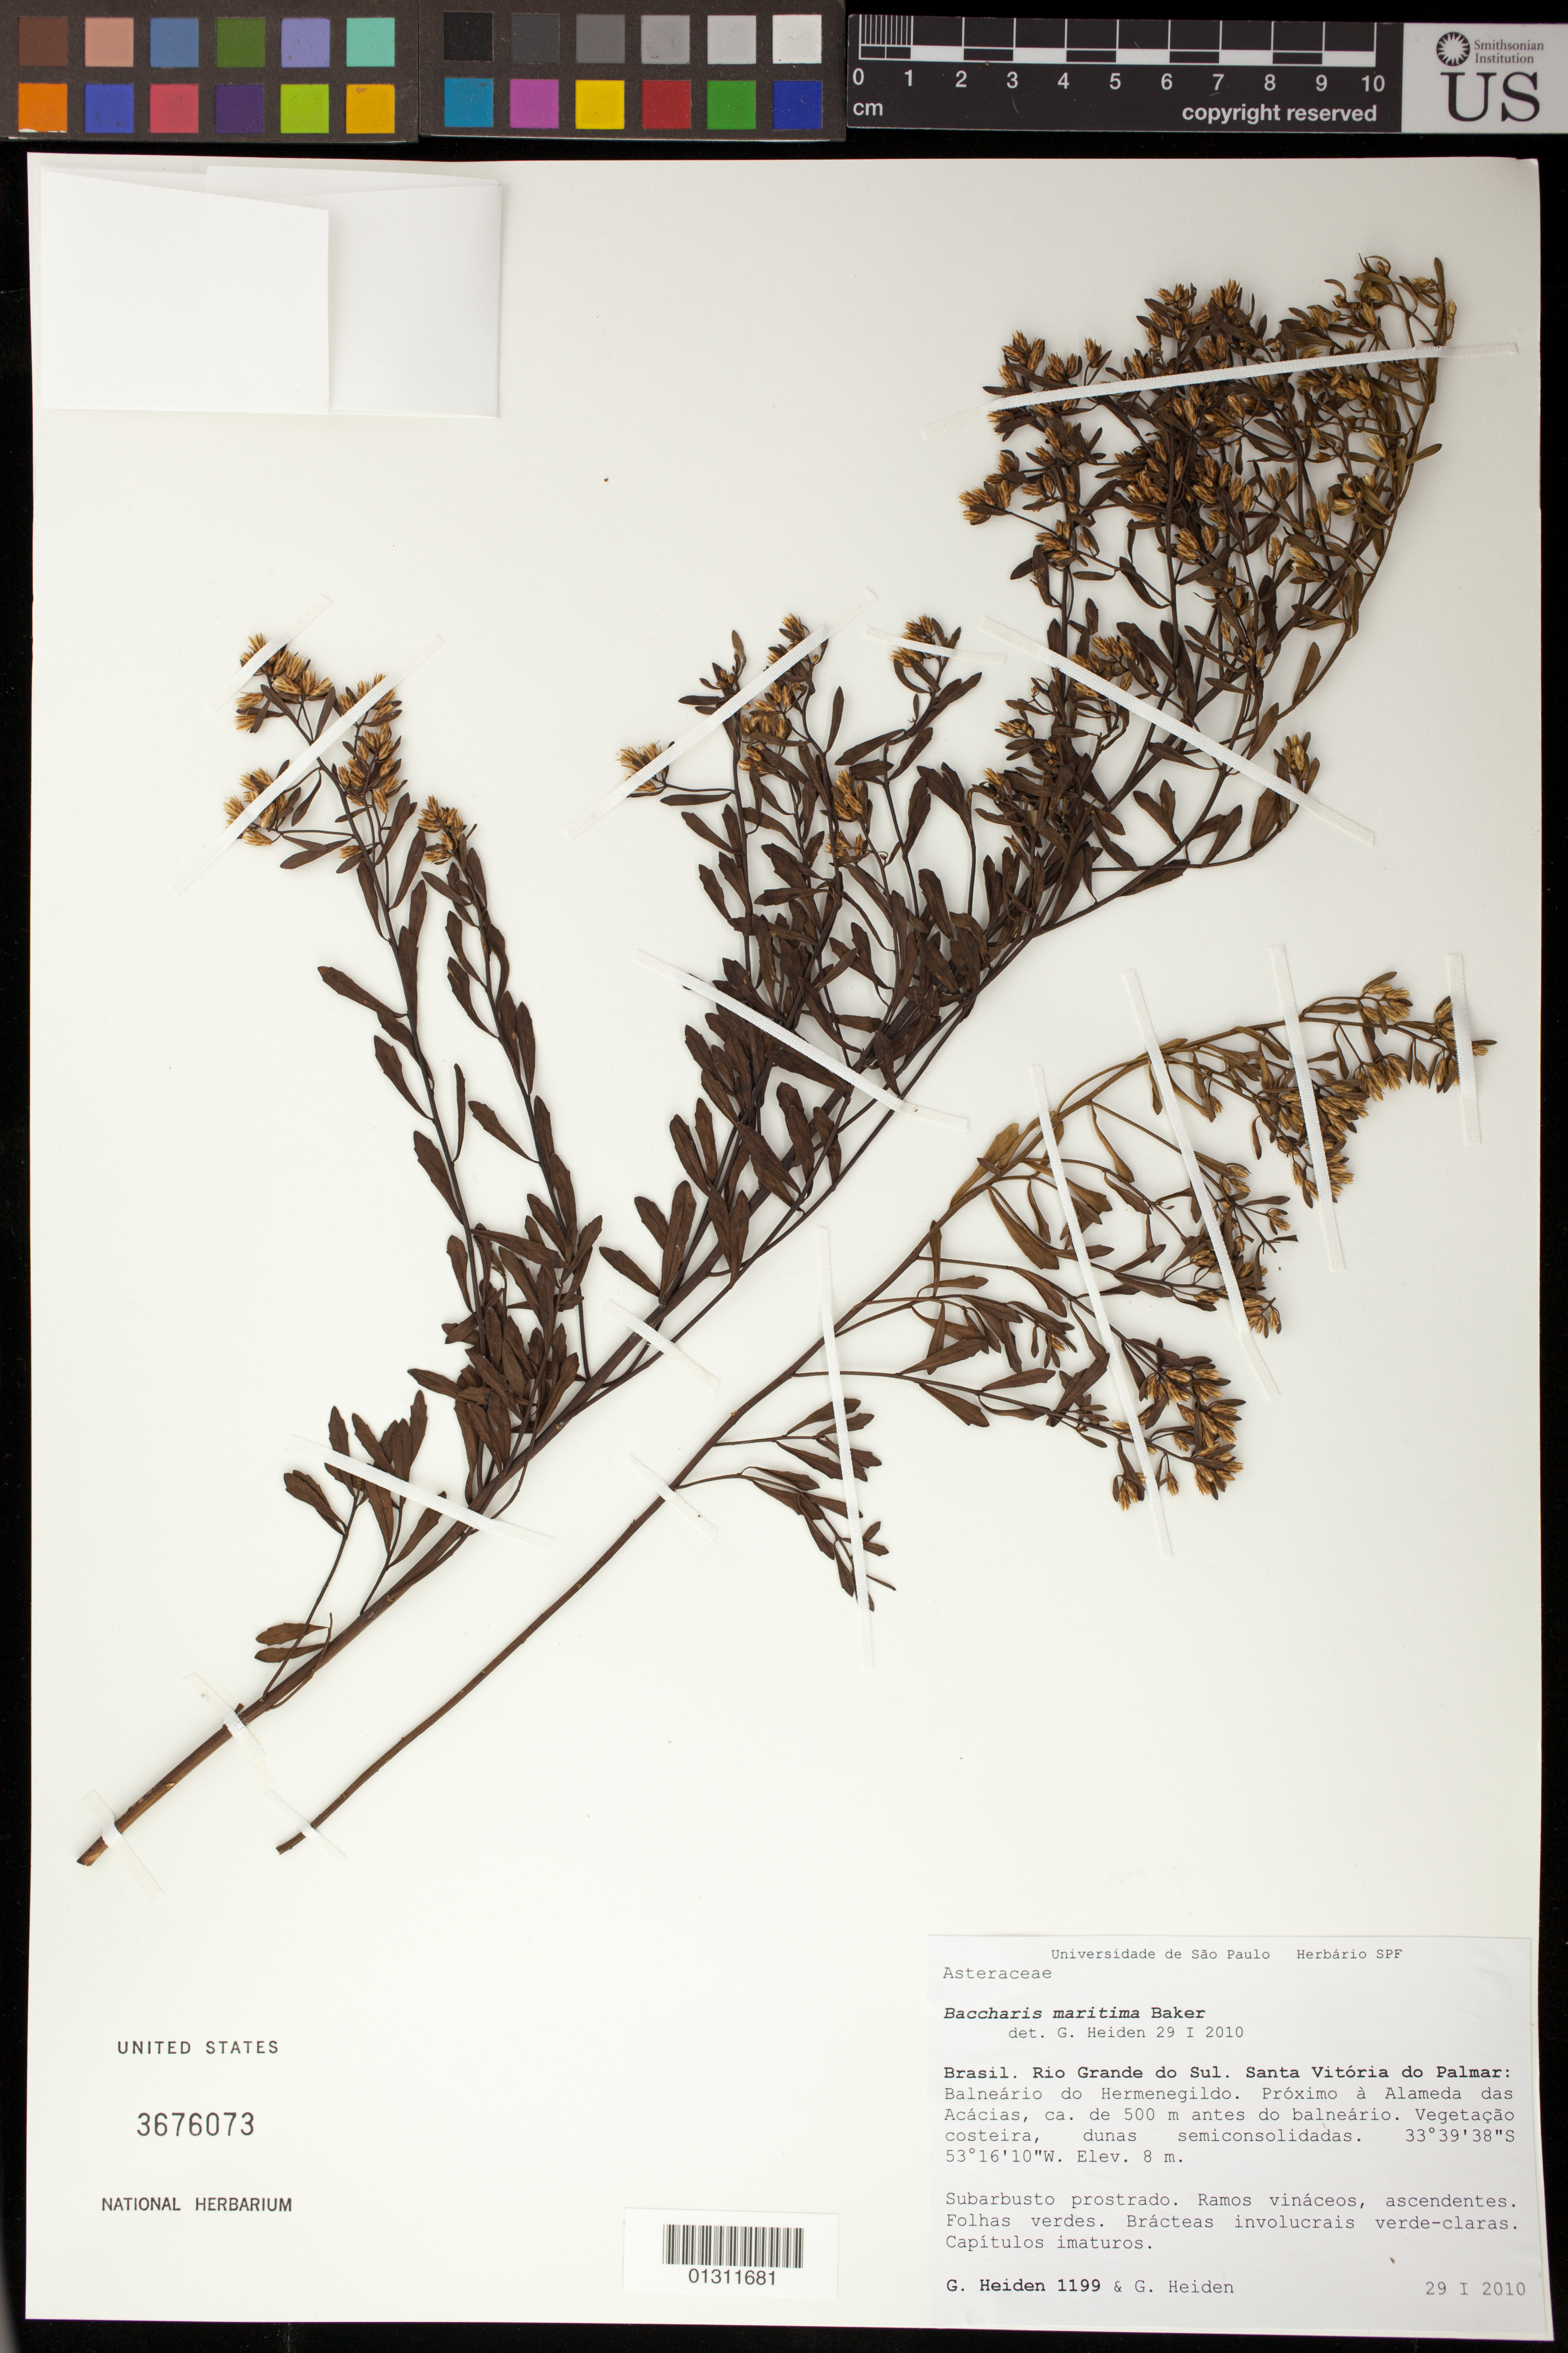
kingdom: Plantae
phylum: Tracheophyta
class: Magnoliopsida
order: Asterales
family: Asteraceae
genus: Baccharis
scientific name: Baccharis maritima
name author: Baker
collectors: G. Heiden & G. Heiden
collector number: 1199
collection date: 2010-01-29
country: Brazil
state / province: Rio Grande do Sul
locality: Brasil . Rio Grande do Sul. Santa Victoria do Palmar: Balneario do Hermenegildo. Proximo a Alameda das Acacias, 500m antes do balneario.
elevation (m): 8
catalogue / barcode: US 3676073